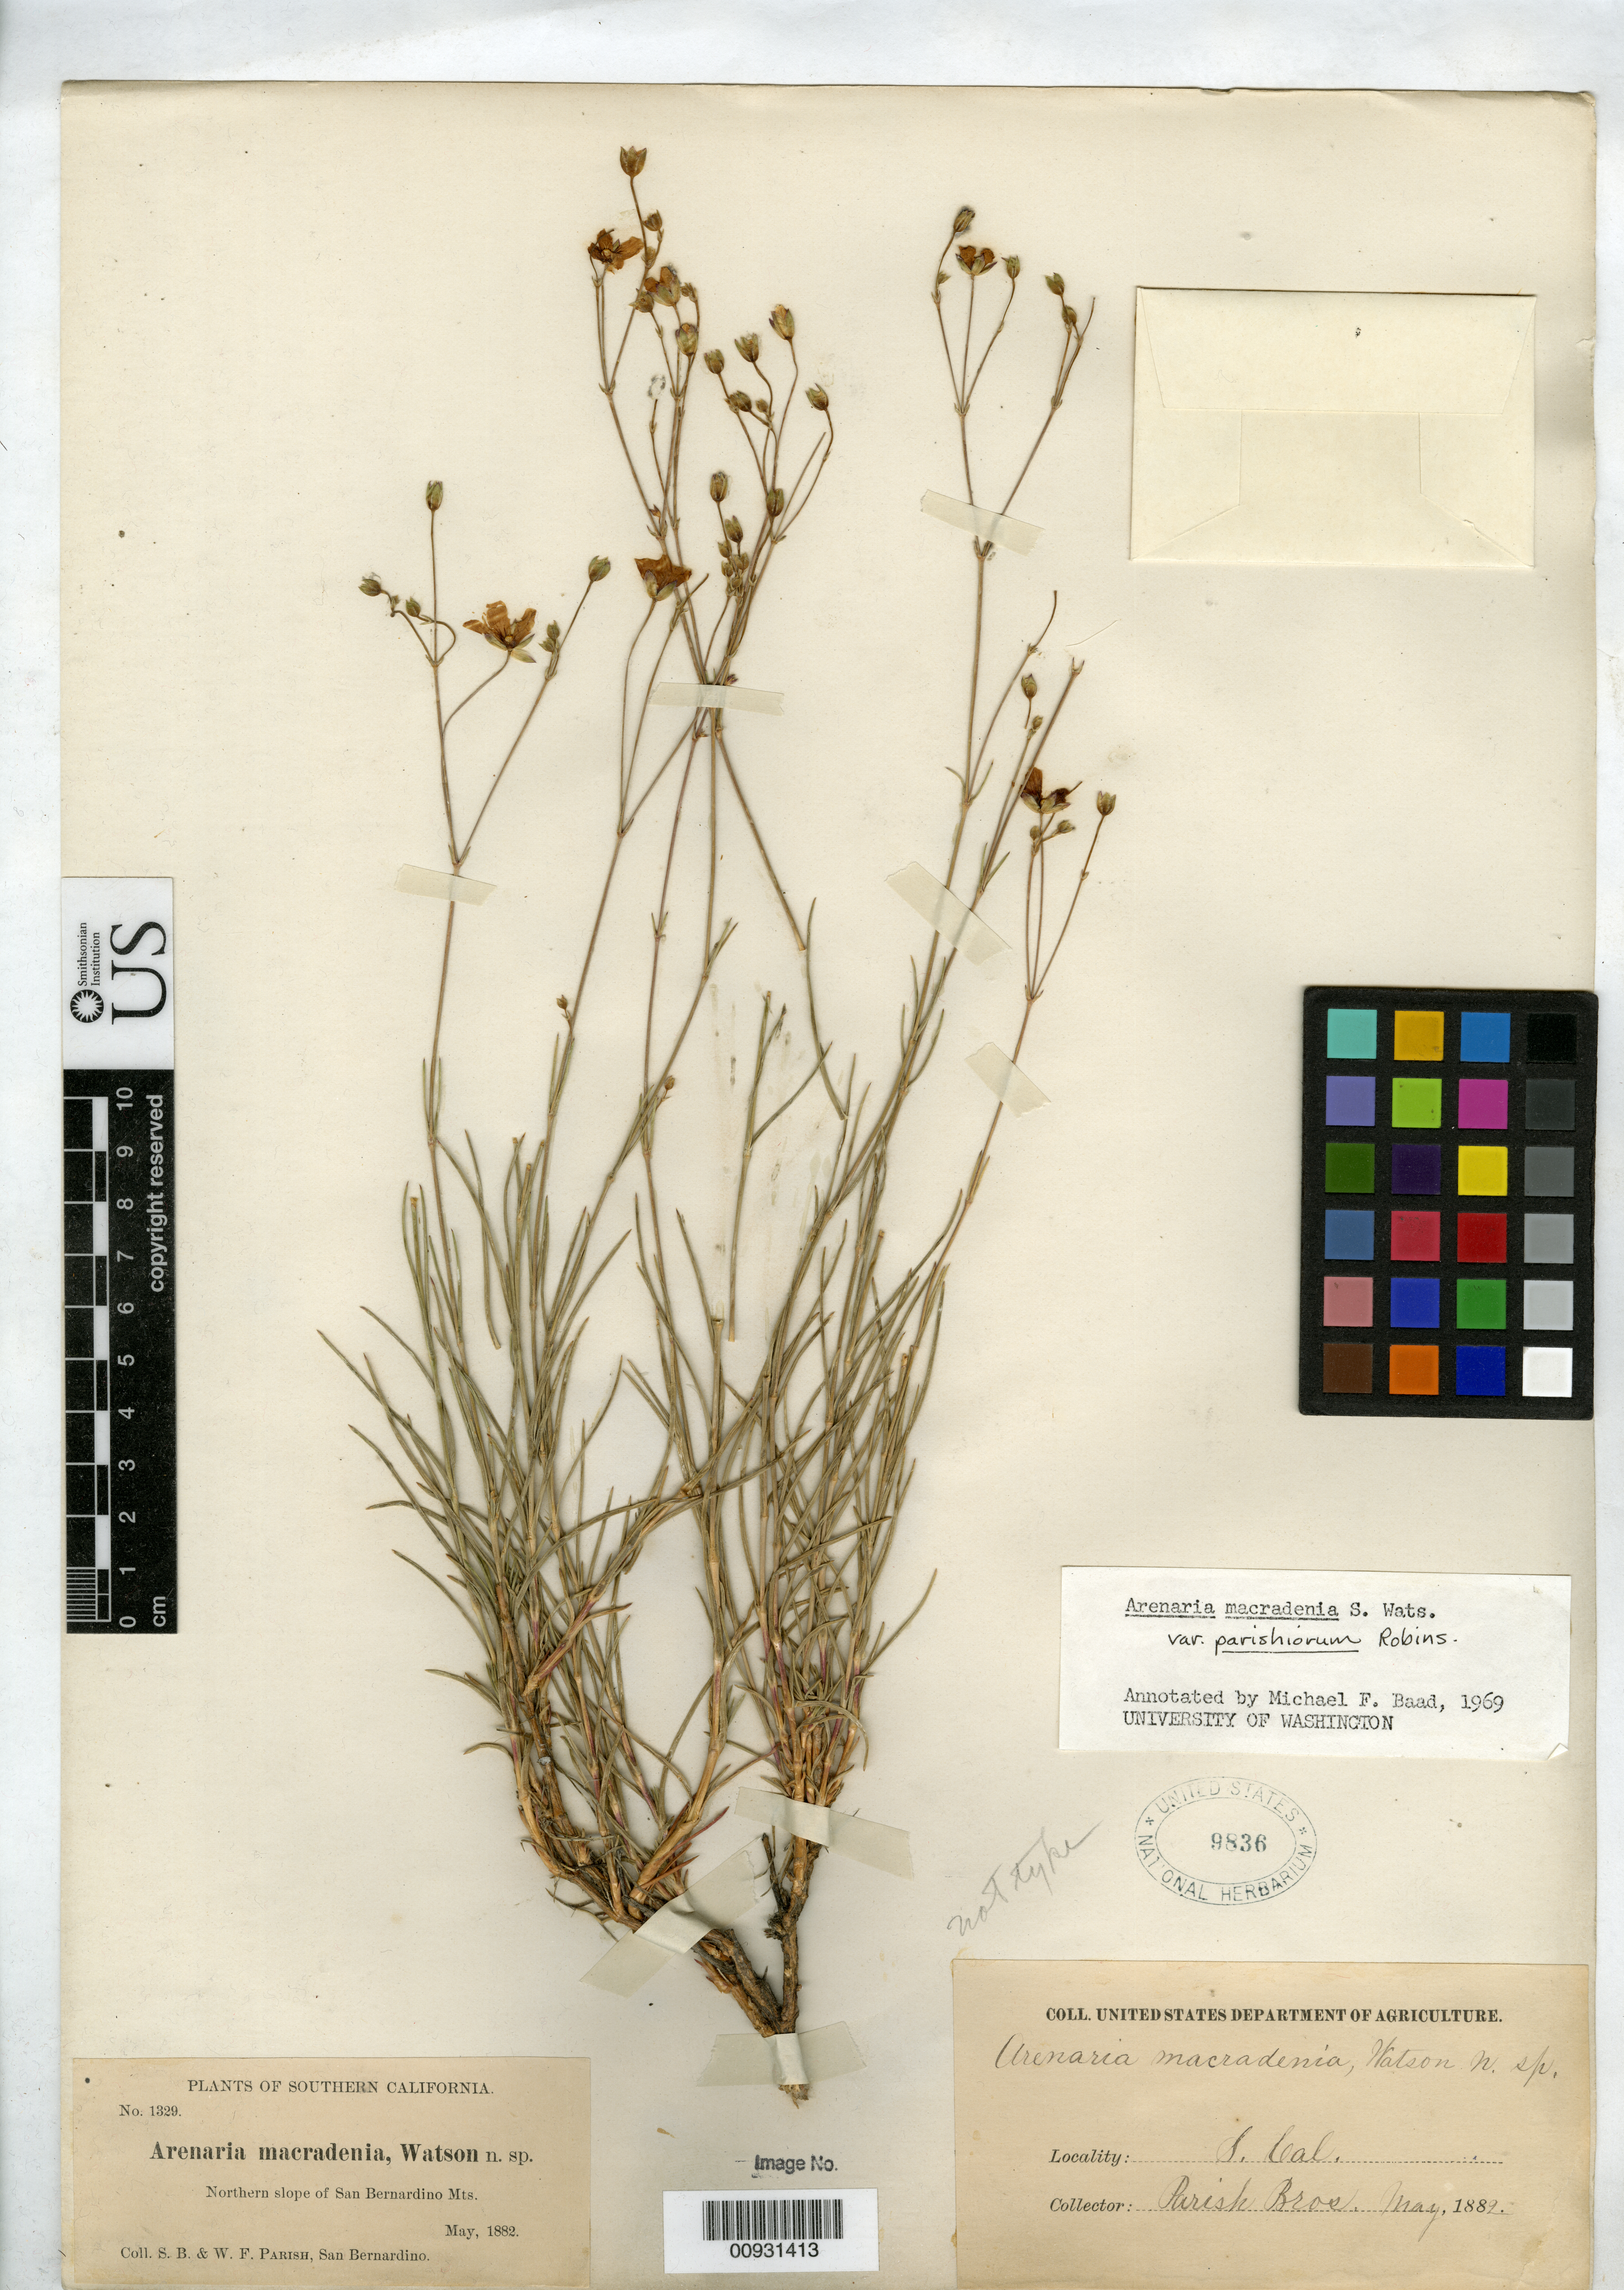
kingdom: Plantae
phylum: Tracheophyta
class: Magnoliopsida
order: Caryophyllales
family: Caryophyllaceae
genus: Arenaria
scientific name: Arenaria macradenia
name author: S. Watson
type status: Possible Syntype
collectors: S. B. Parish & W. F. Parish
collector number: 1329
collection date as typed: May 1882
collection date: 1882-05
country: United States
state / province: California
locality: Northern slope of San Bernadino Mts.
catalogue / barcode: US 9836